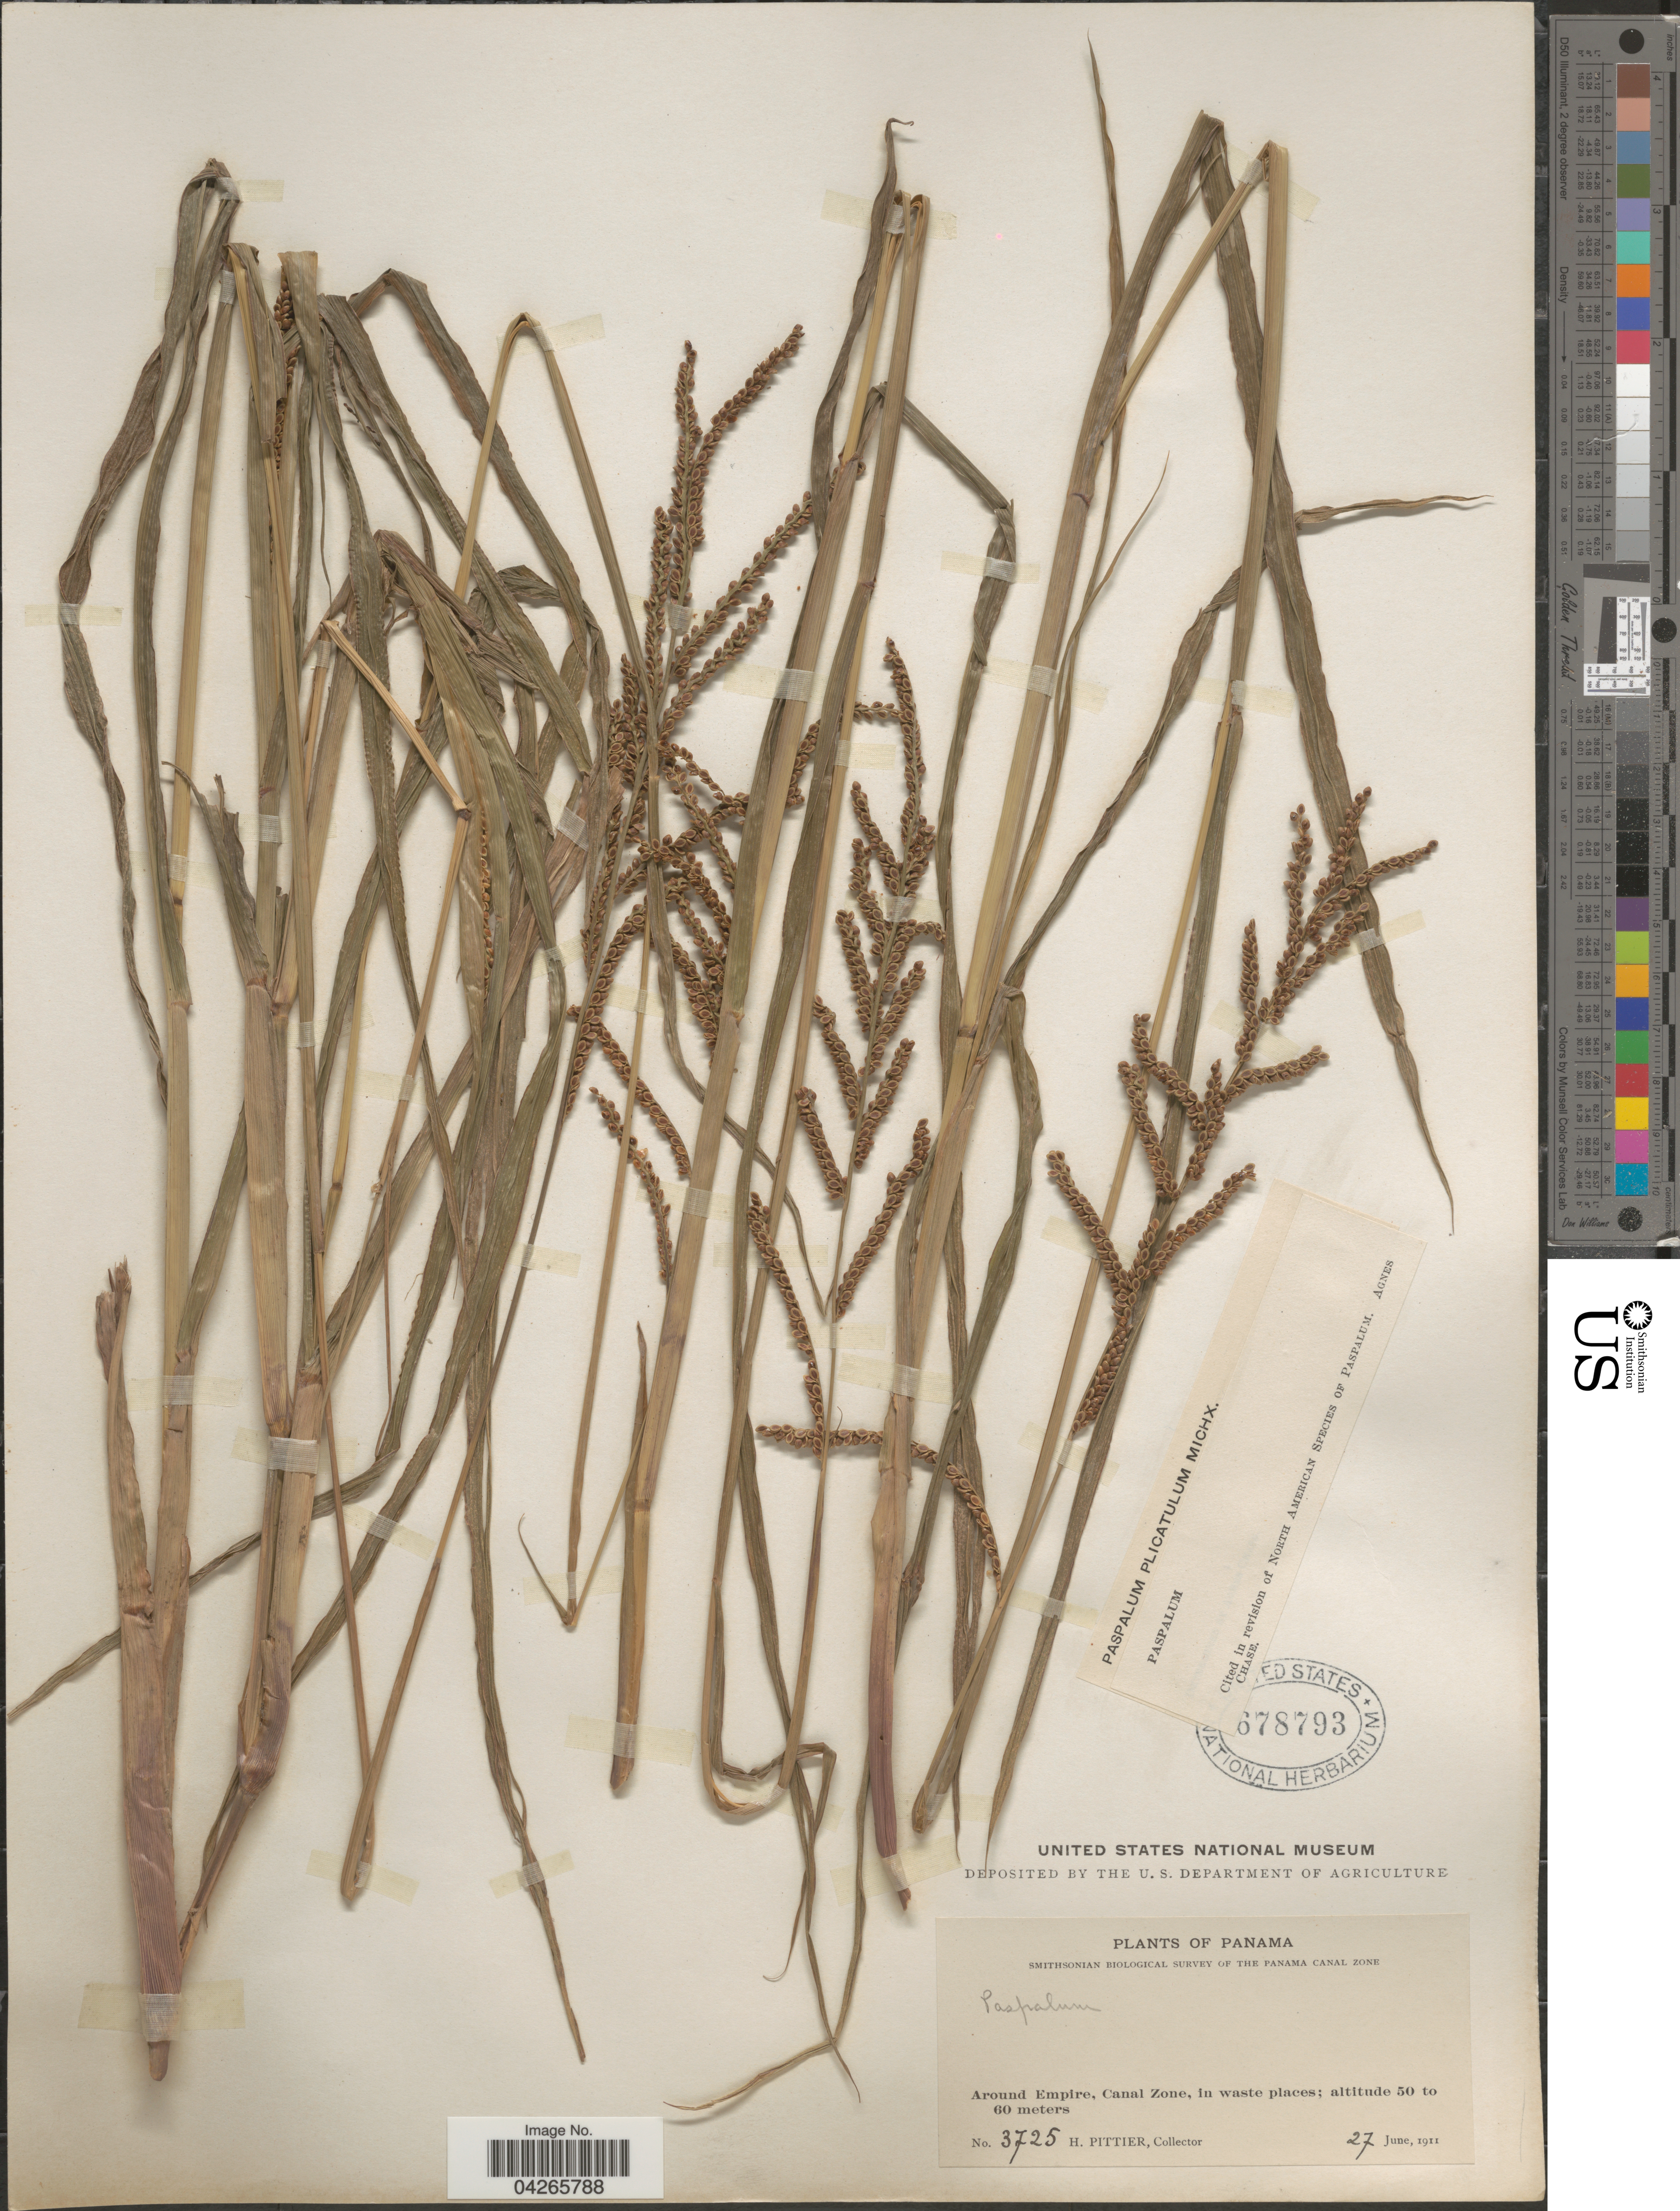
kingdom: Plantae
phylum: Tracheophyta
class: Liliopsida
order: Poales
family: Poaceae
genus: Paspalum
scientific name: Paspalum plicatulum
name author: Michx.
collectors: H. F. Pittier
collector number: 3725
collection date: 1911-06-27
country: Panama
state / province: Colón / Panamá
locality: Smithsonian Biological Survey of the Panama Canal Zone. Around Empire, Canal Zone, in waste places.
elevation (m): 50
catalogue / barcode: US 678793